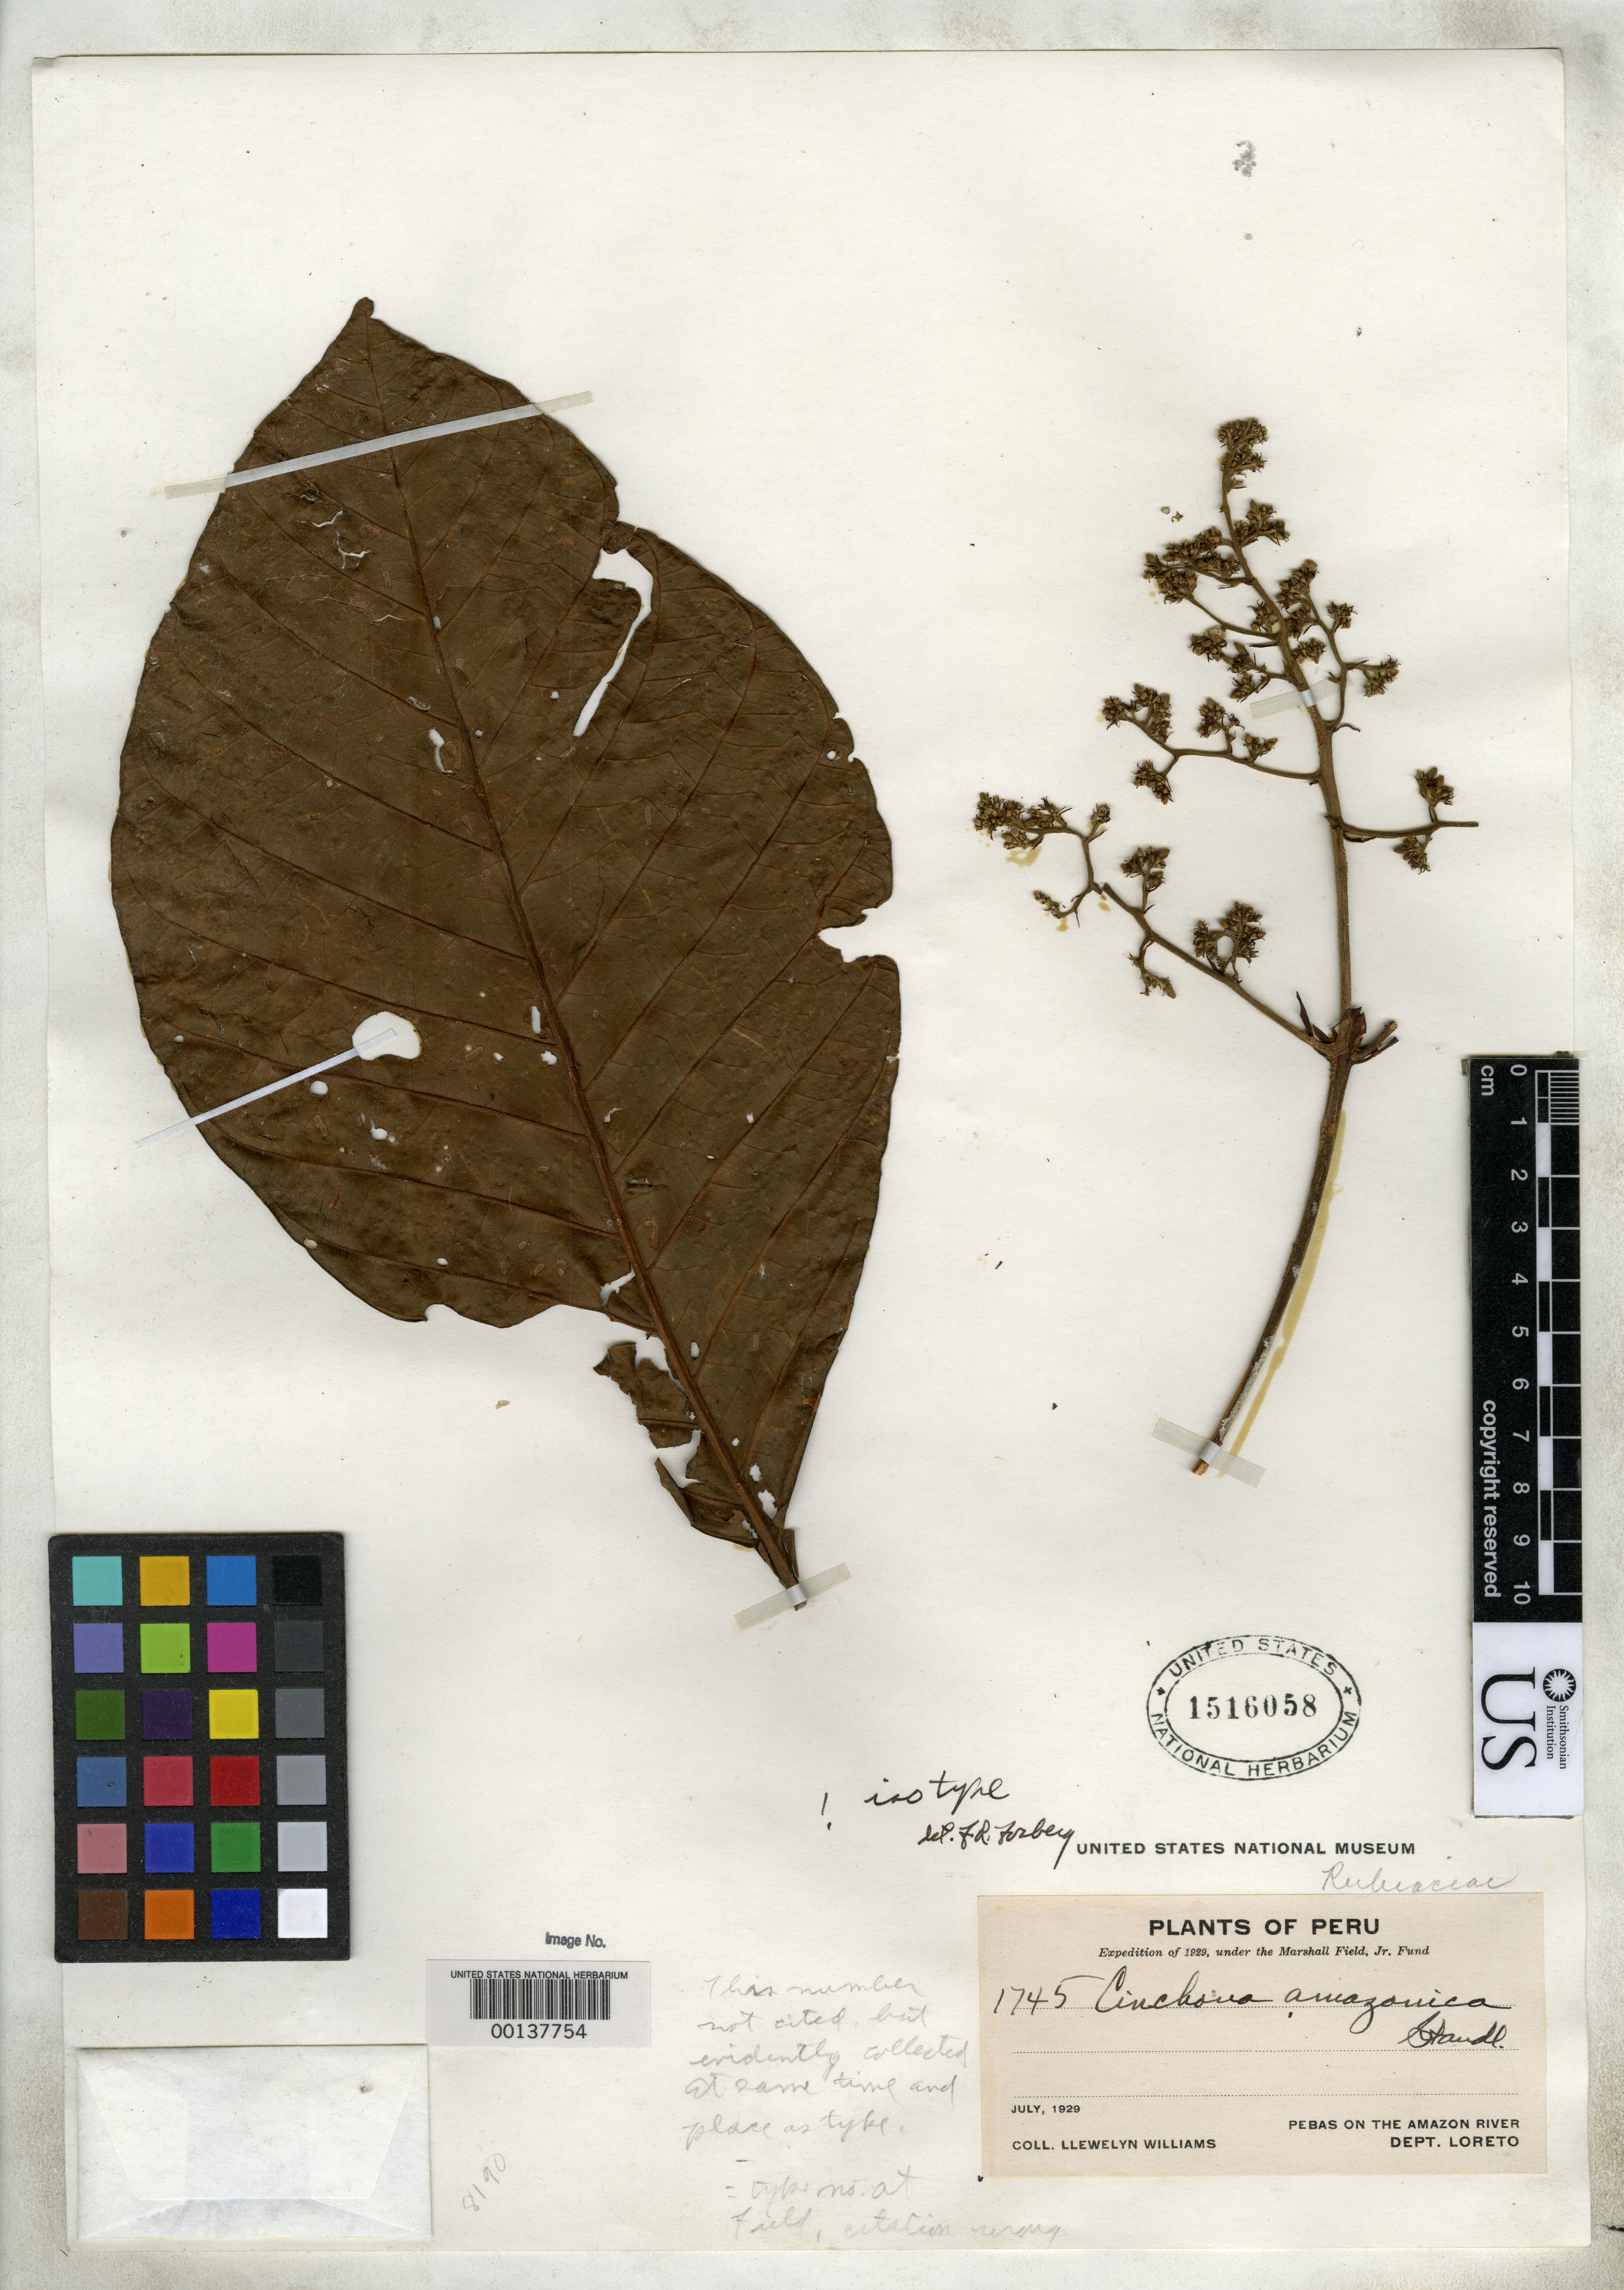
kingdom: Plantae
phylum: Tracheophyta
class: Magnoliopsida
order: Gentianales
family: Rubiaceae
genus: Cinchona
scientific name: Cinchona amazonica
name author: Standl.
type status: Isotype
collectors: Ll. Williams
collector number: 1745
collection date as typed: Jul 1929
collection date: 1929-07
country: Peru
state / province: Loreto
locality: Amazon River, Pebas.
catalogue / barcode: US 1516058